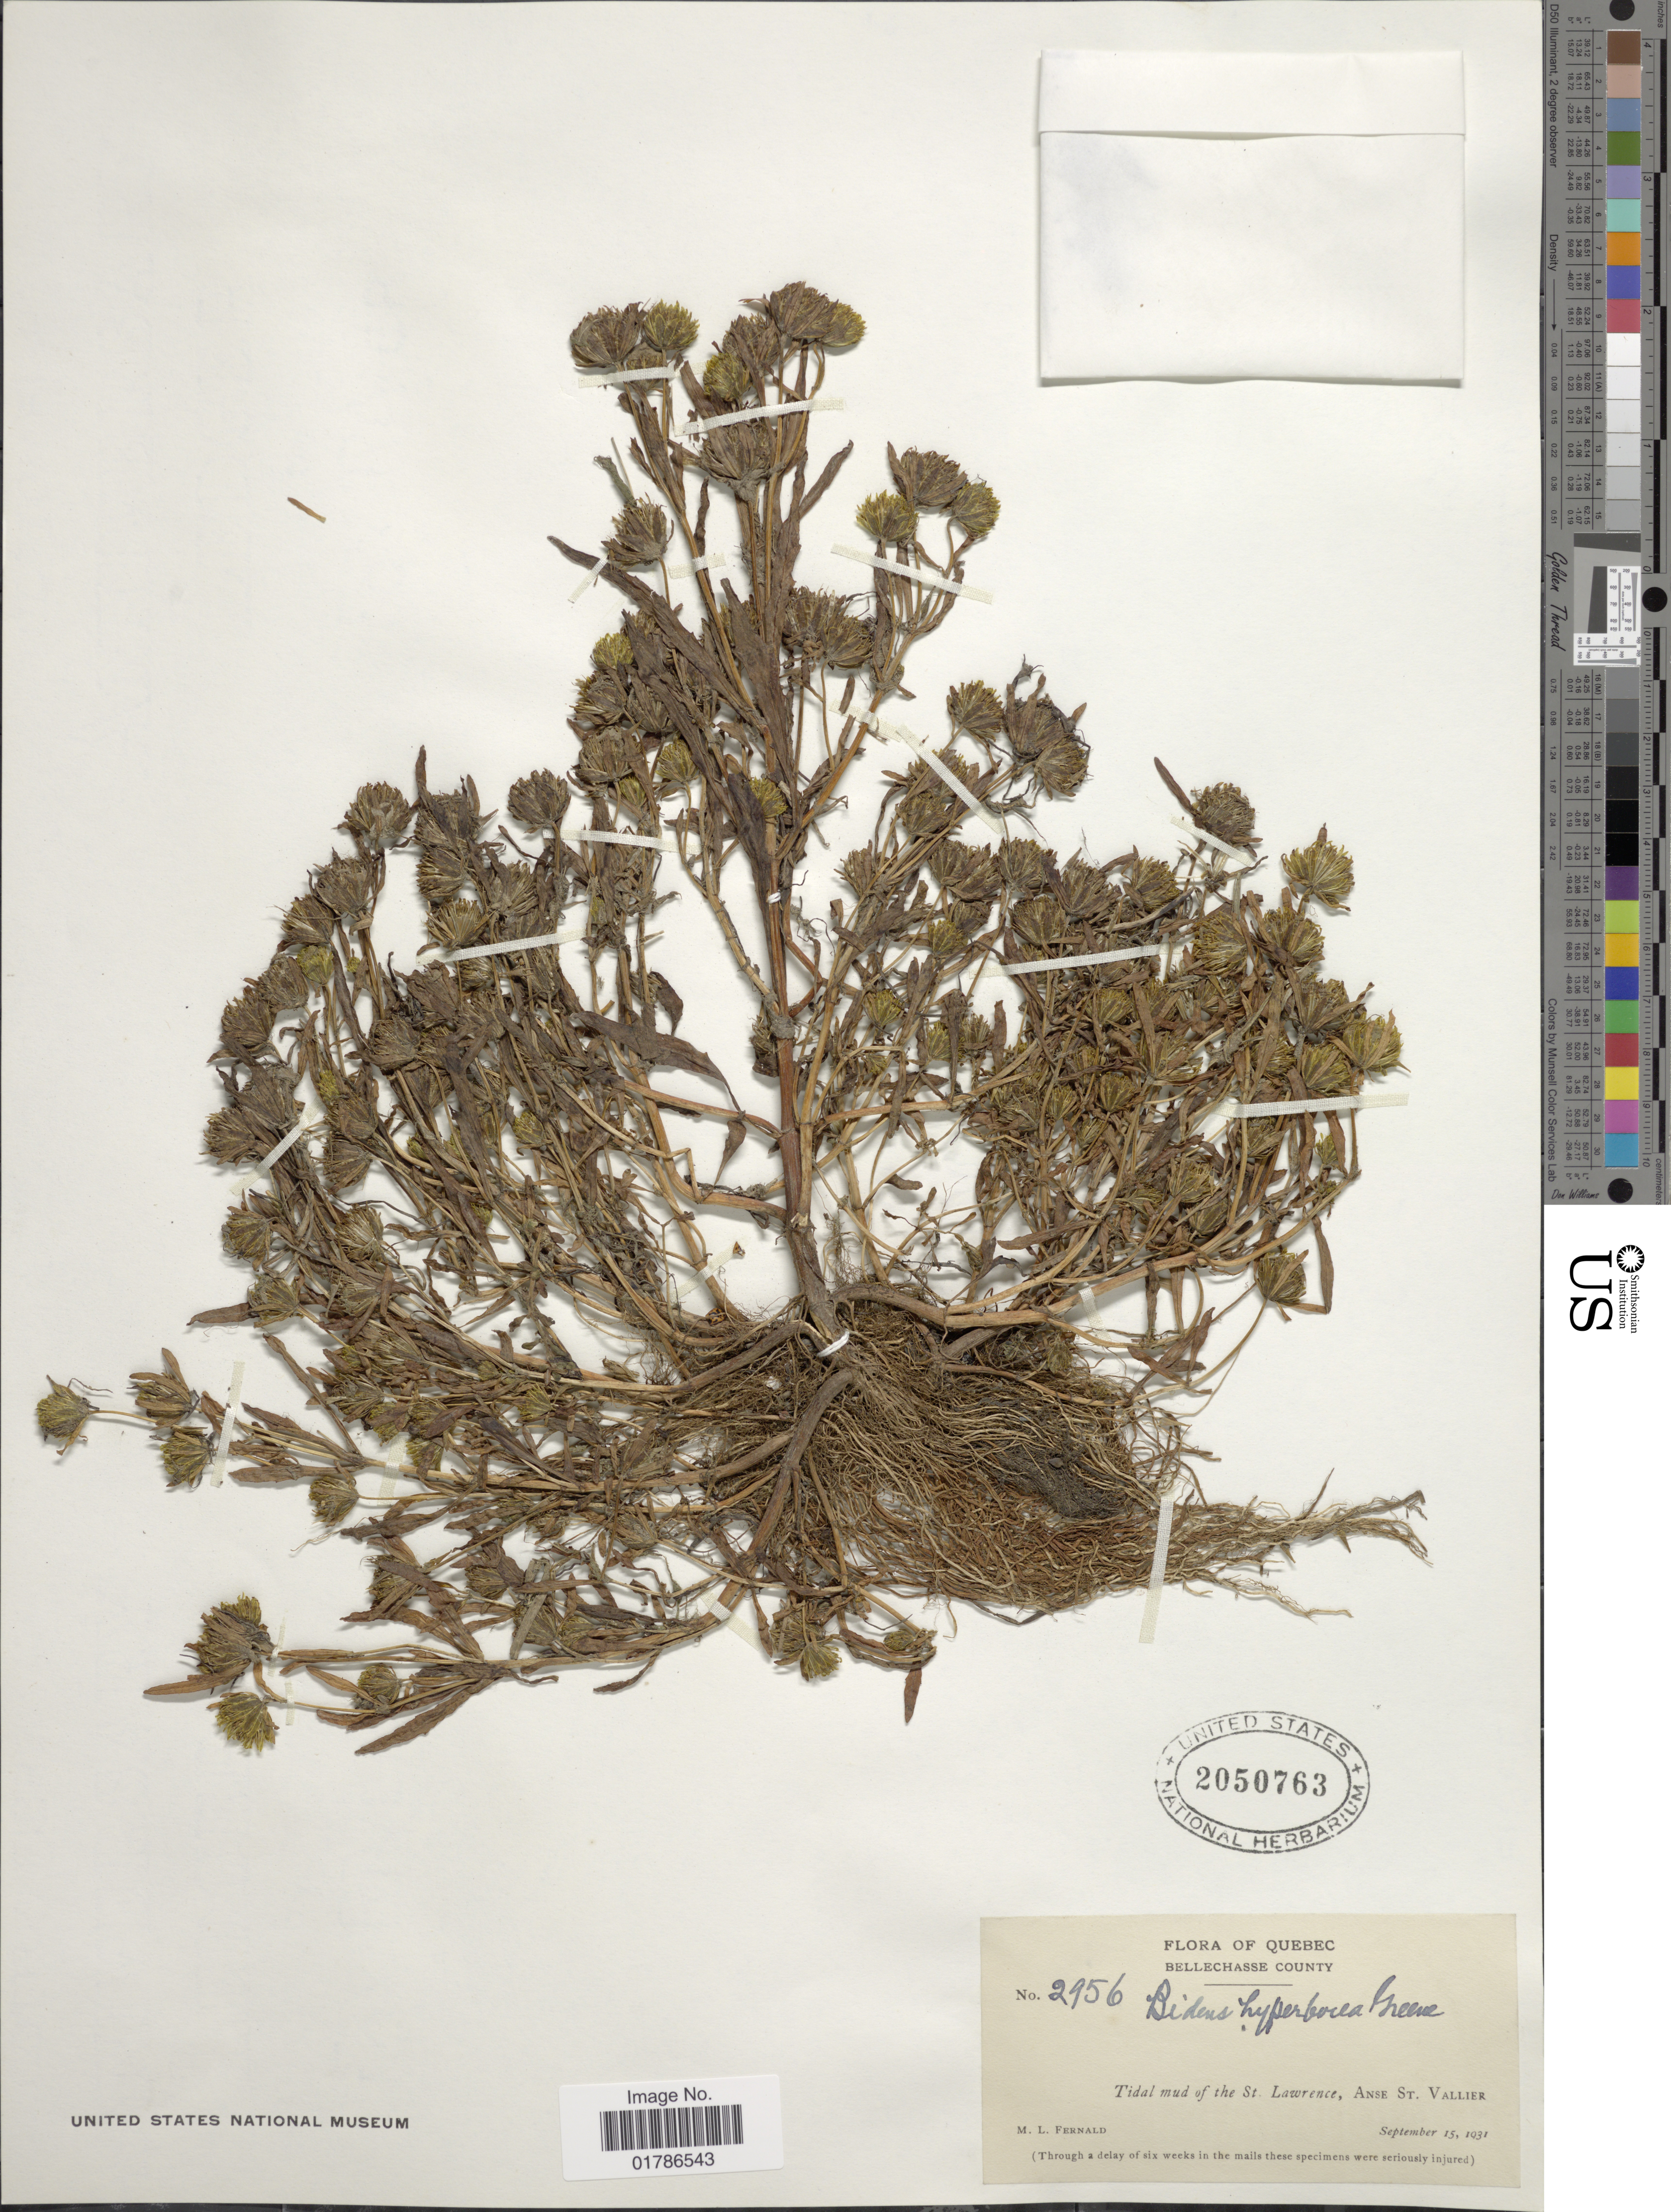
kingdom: Plantae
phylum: Tracheophyta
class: Magnoliopsida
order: Asterales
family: Asteraceae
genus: Bidens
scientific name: Bidens hyperborea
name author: Greene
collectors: M. L. Fernald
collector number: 2956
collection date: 1931-09-15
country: Canada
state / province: Quebec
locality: Bellechasse County, Tidal mud of the St. Lawrence, Ane St. Vallier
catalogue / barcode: US 2050763